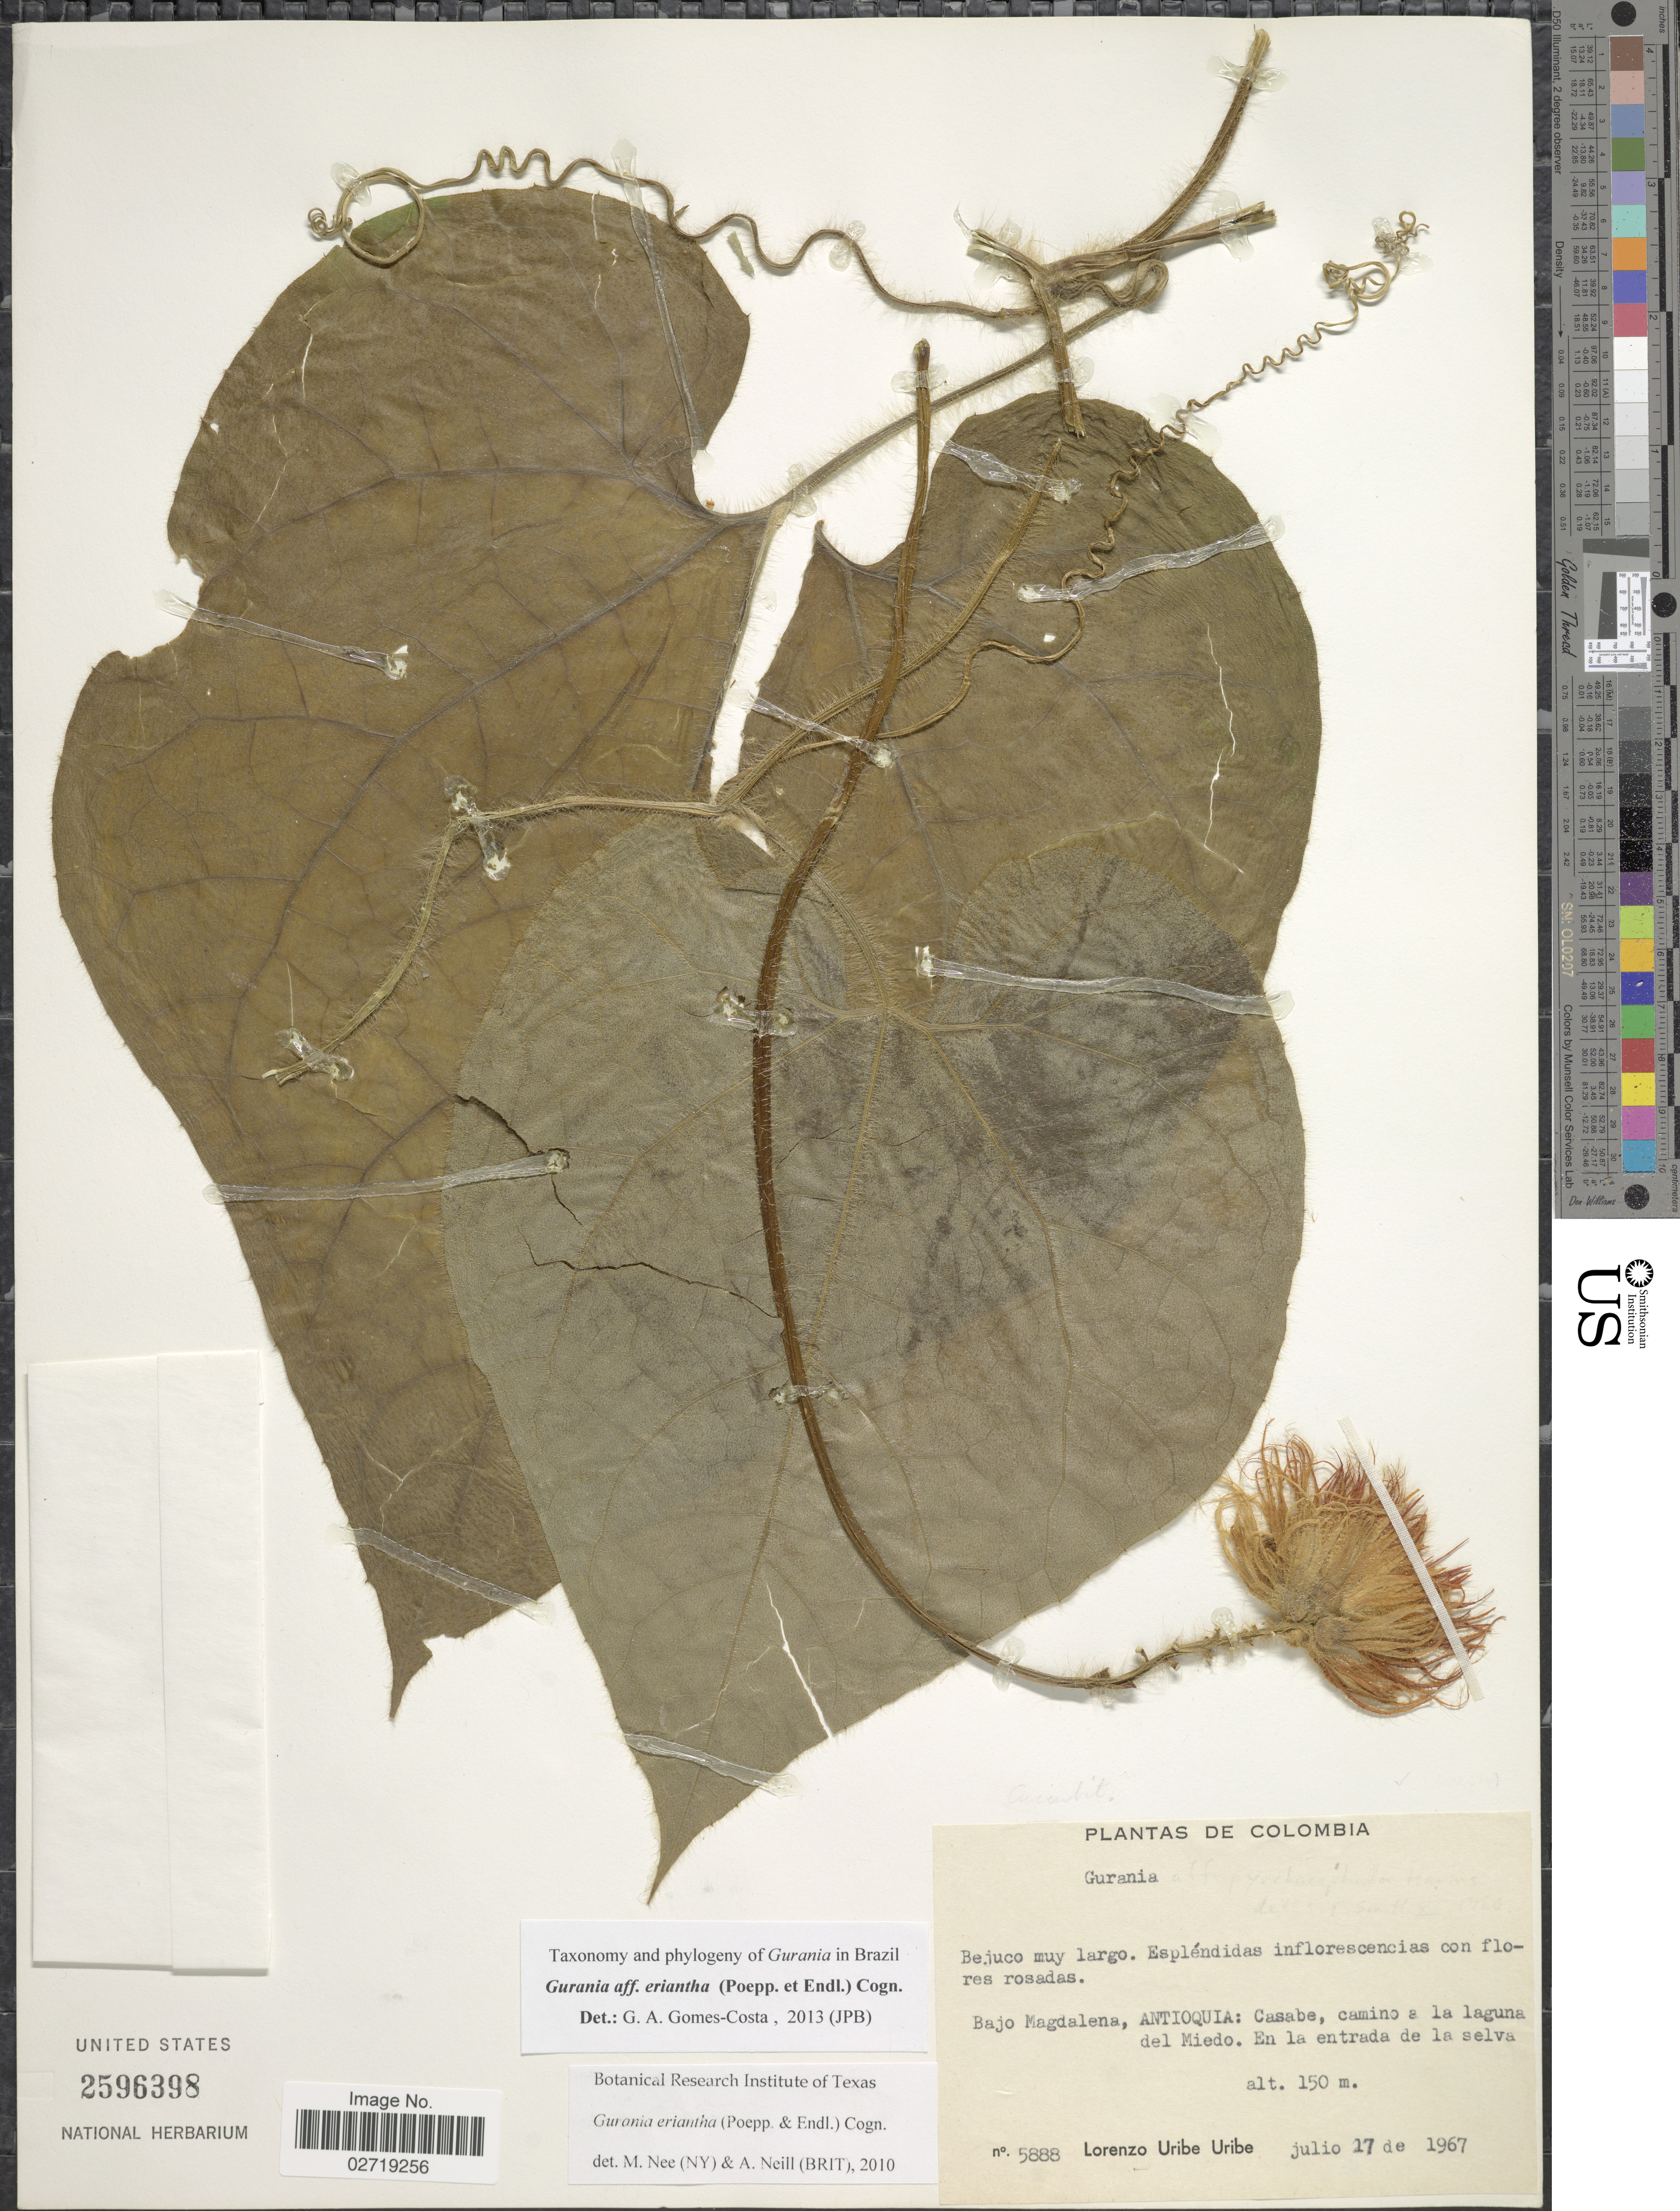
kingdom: Plantae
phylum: Tracheophyta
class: Magnoliopsida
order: Cucurbitales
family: Cucurbitaceae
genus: Gurania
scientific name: Gurania eriantha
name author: (Poepp. & Endl.) Cogn.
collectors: L. Uribe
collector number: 5888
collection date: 1967-07-17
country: Colombia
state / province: Antioquia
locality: Bajo Magdalena: Casabe, camino a la laguna del Miedo. En la entrada de la selva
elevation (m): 150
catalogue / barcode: US 2596398